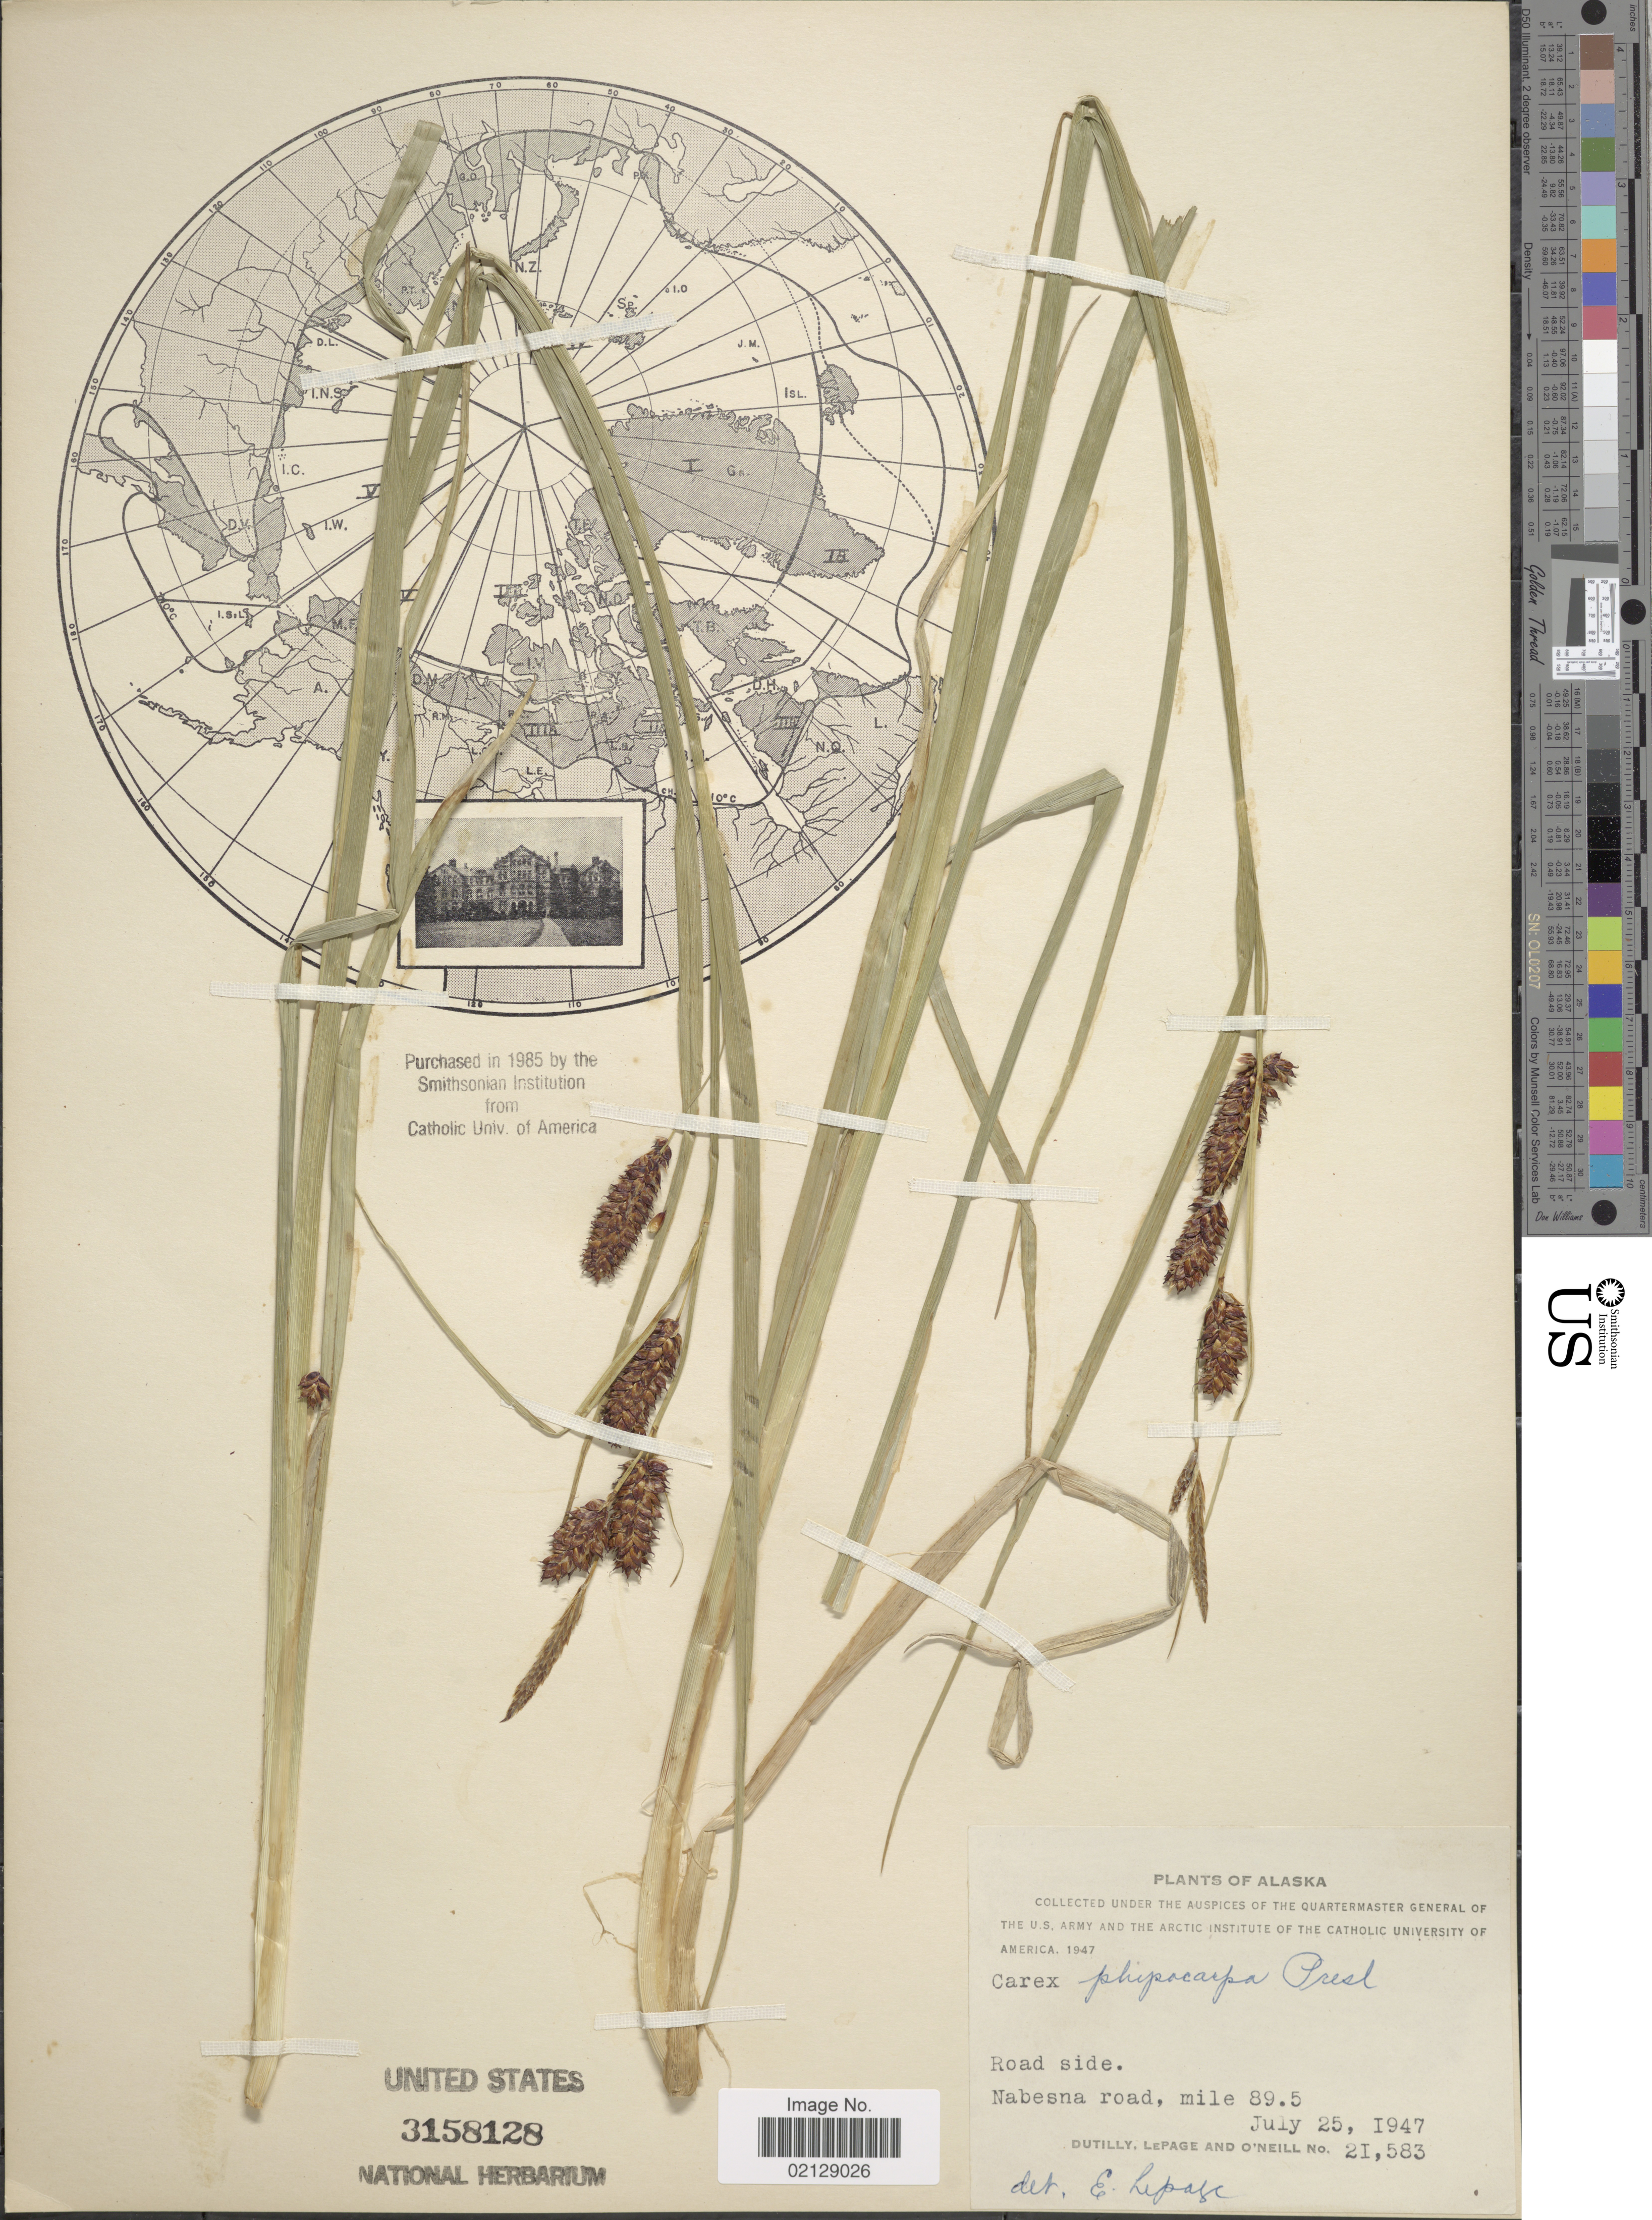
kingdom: Plantae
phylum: Tracheophyta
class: Liliopsida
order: Poales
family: Cyperaceae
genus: Carex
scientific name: Carex saxatilis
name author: L.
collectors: -. Dutilly, -. LePage & -. O'Neill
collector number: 21583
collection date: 1947-07-25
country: United States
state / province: Alaska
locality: Road side, Nabesna road, mile 89.5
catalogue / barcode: US 3158128